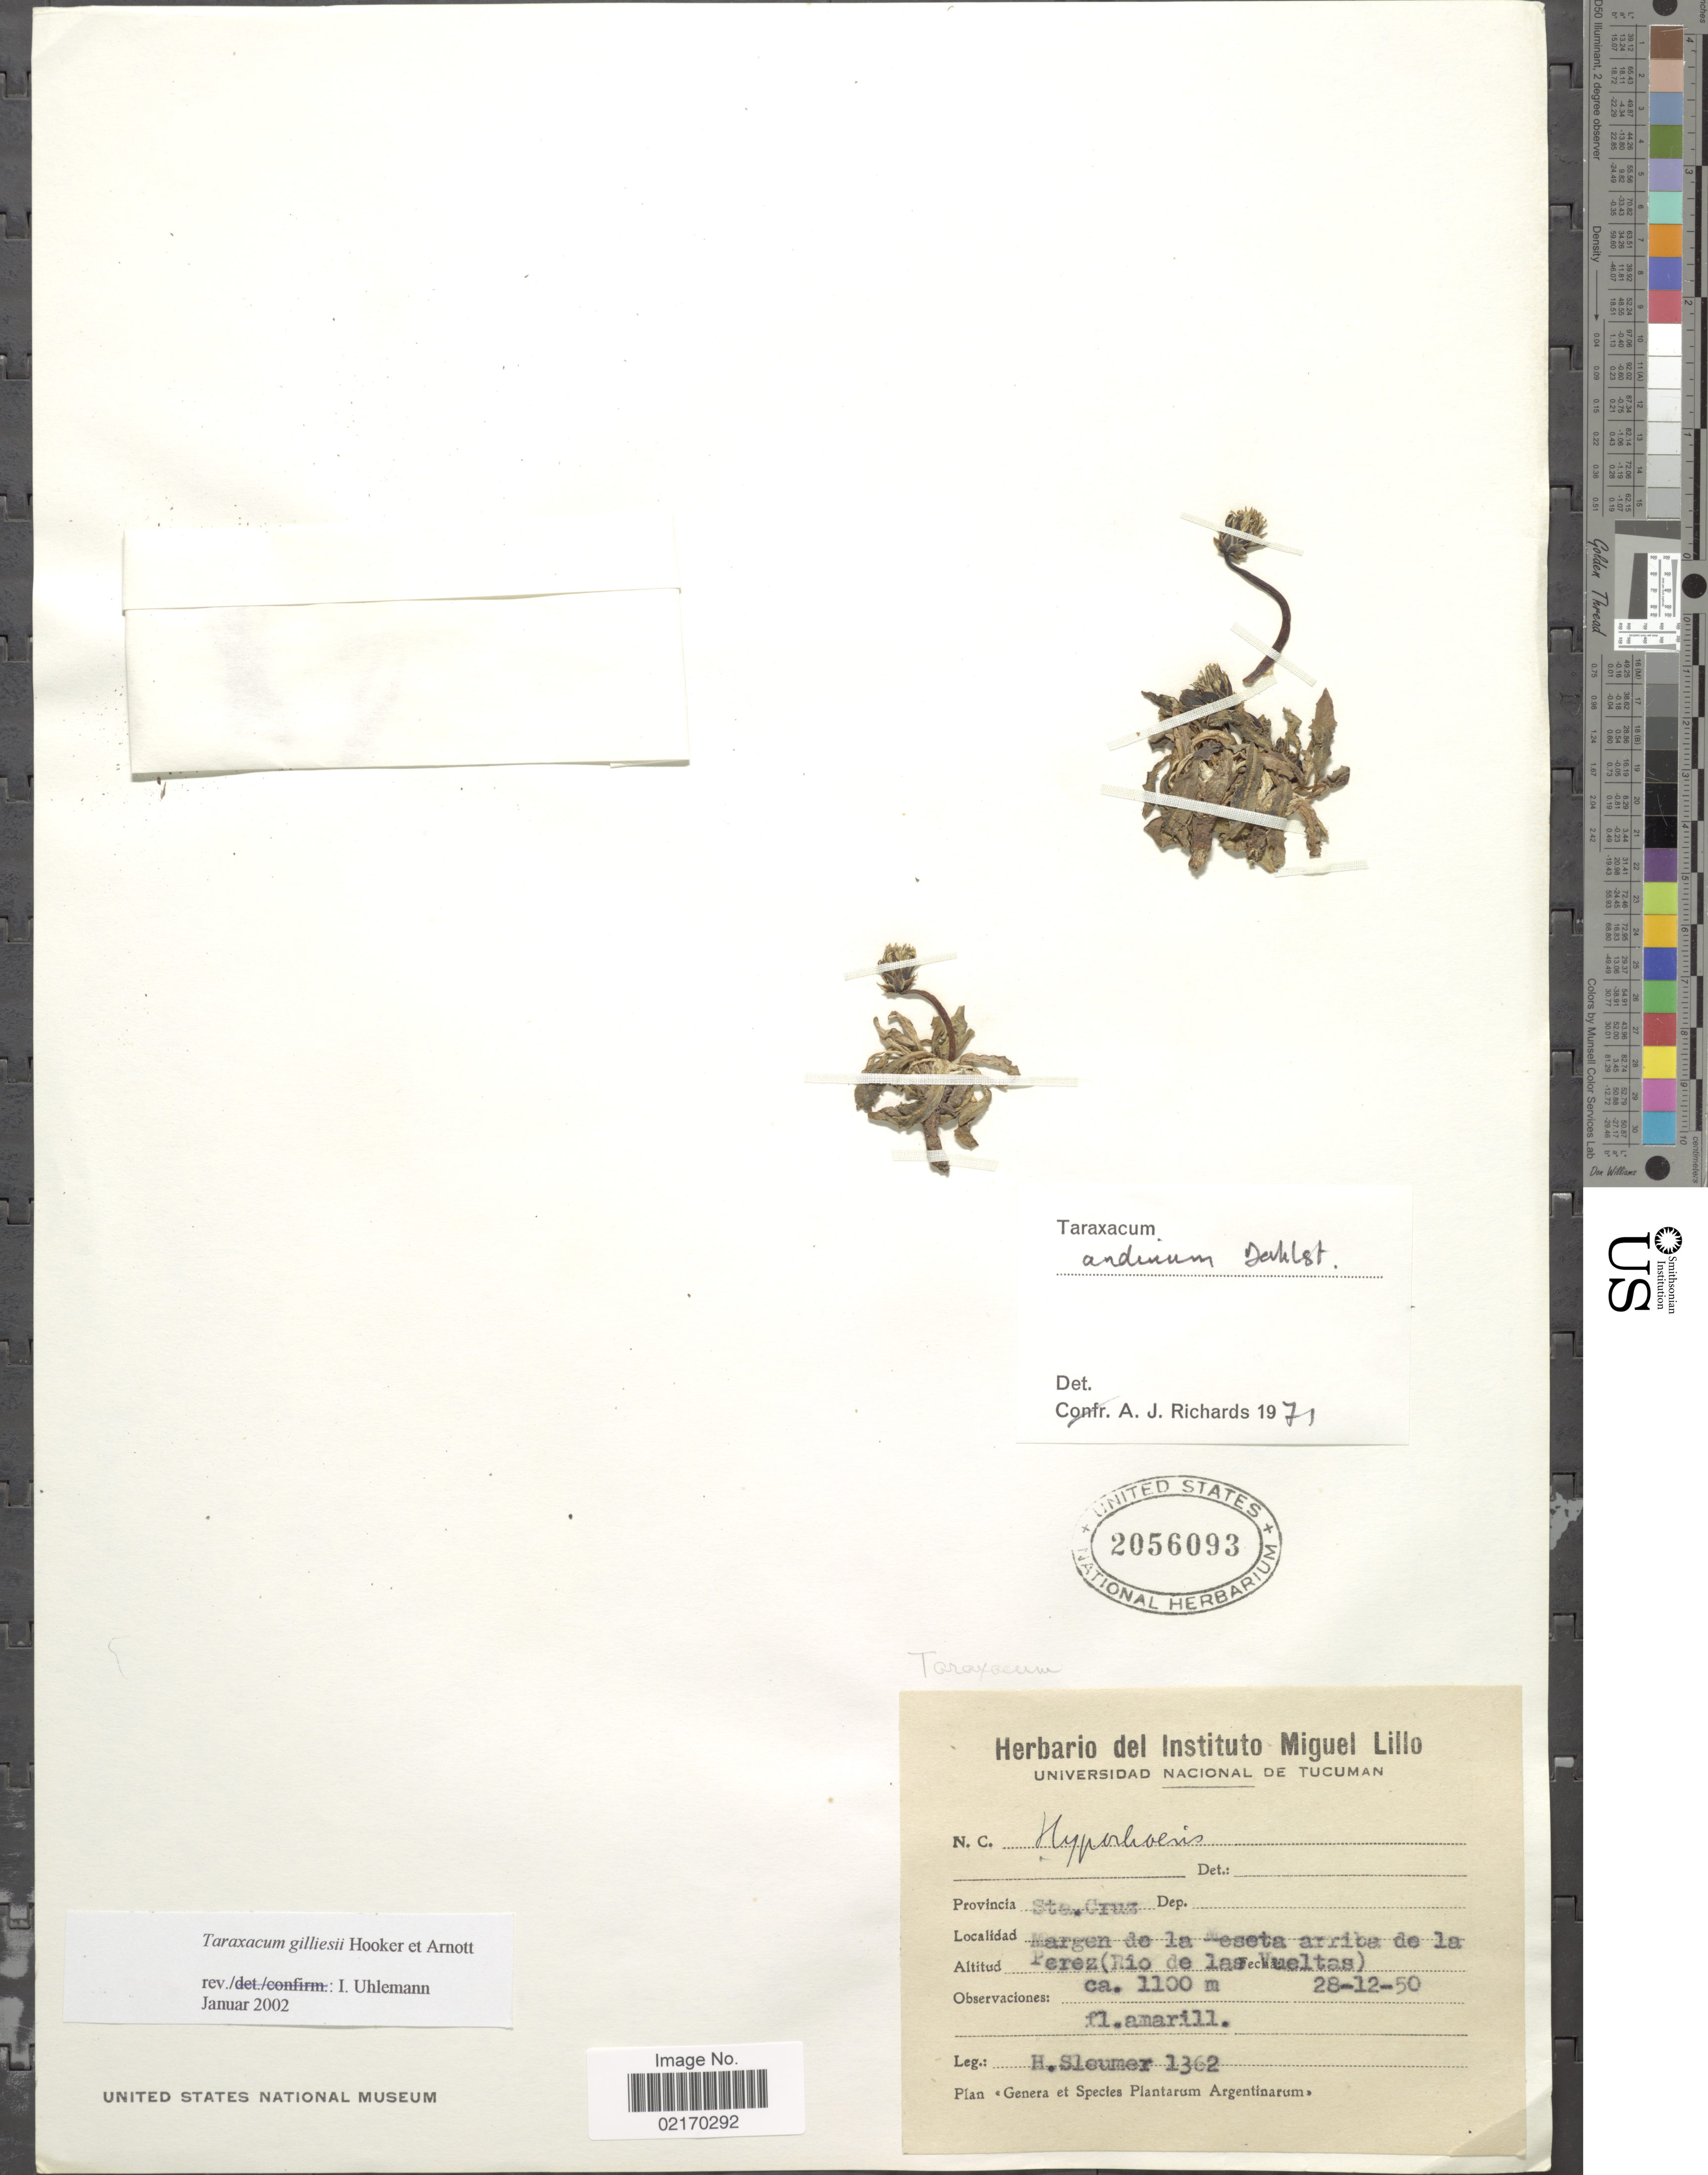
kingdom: Plantae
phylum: Tracheophyta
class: Magnoliopsida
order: Asterales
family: Asteraceae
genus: Taraxacum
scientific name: Taraxacum gilliesii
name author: Hook. & Arn.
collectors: H. O. Sleumer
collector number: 1362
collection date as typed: Transcribed d/m/y: 28/12/50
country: Argentina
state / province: Santa Cruz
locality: Margen de la Meseta arriba de la Perez (Rio de las Vueltas)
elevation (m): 1100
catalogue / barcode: US 256093